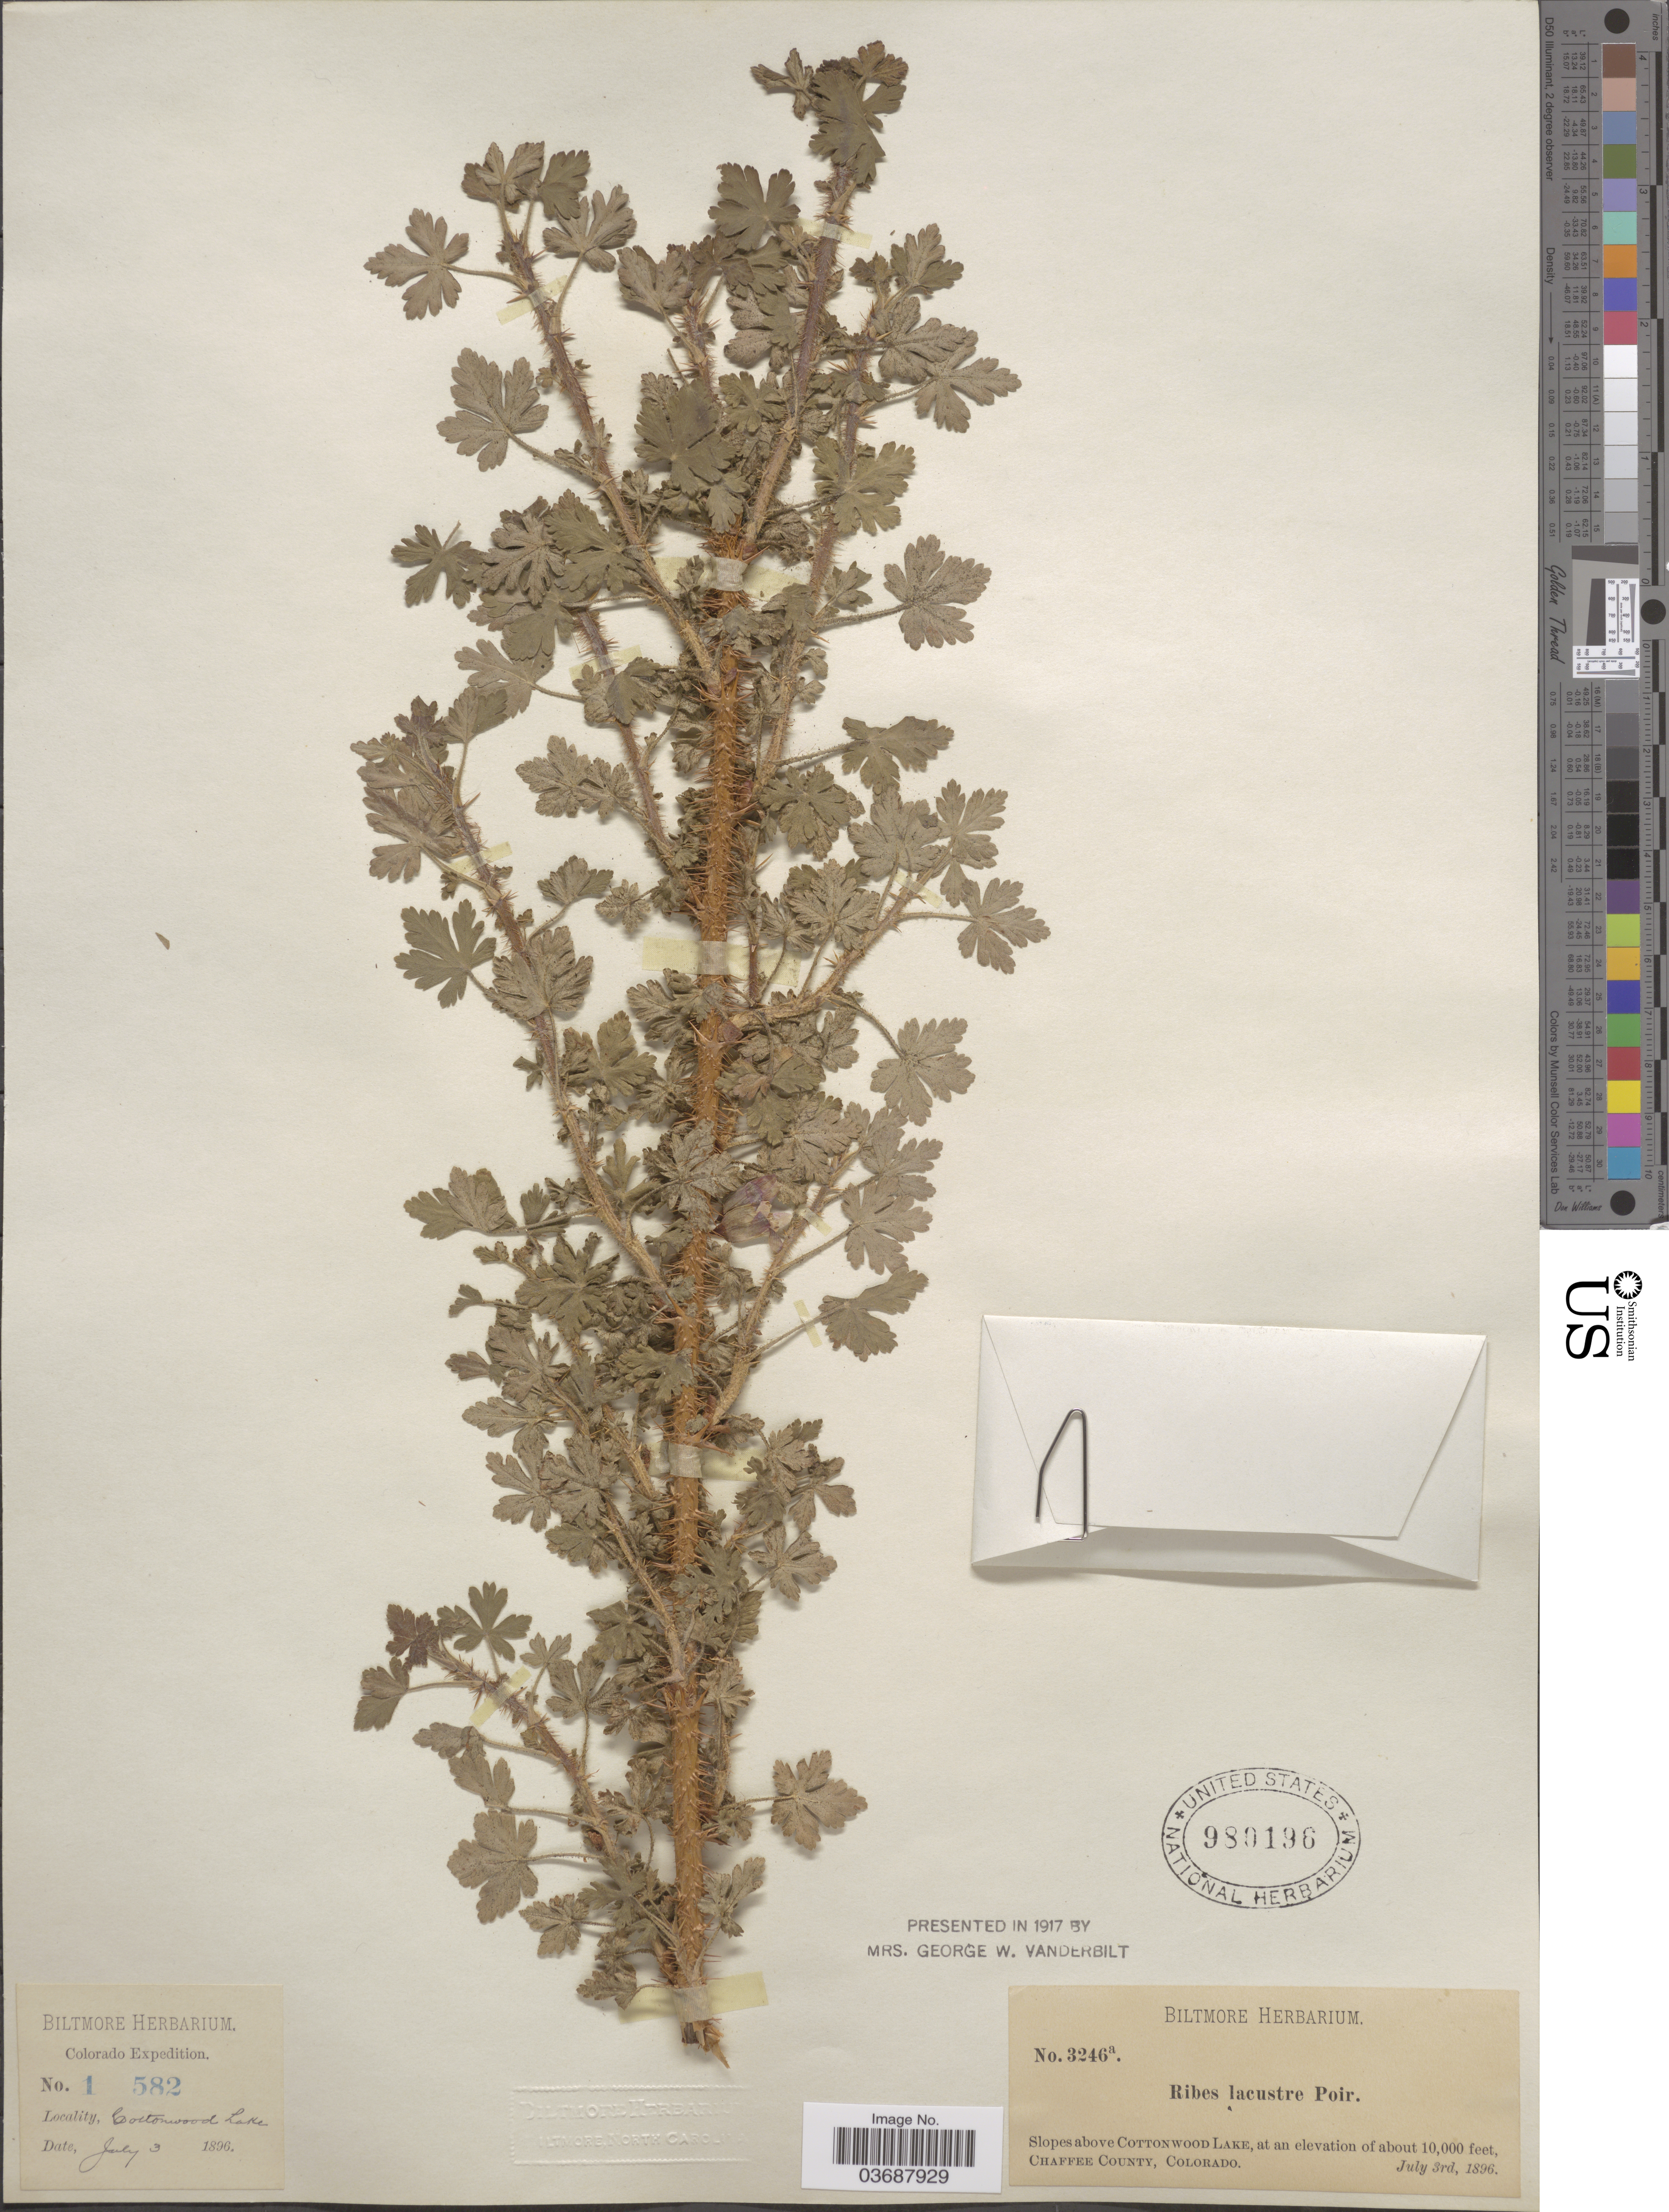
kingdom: Plantae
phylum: Tracheophyta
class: Magnoliopsida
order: Saxifragales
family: Grossulariaceae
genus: Ribes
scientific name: Ribes lacustre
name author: (Pers.) Poir.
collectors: ex herb. Biltmore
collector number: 1582/3246a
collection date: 1896-07-03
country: United States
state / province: Colorado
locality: Slopes above Cottonwood Lake. Chaffee County.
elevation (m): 3048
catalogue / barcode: US 980196